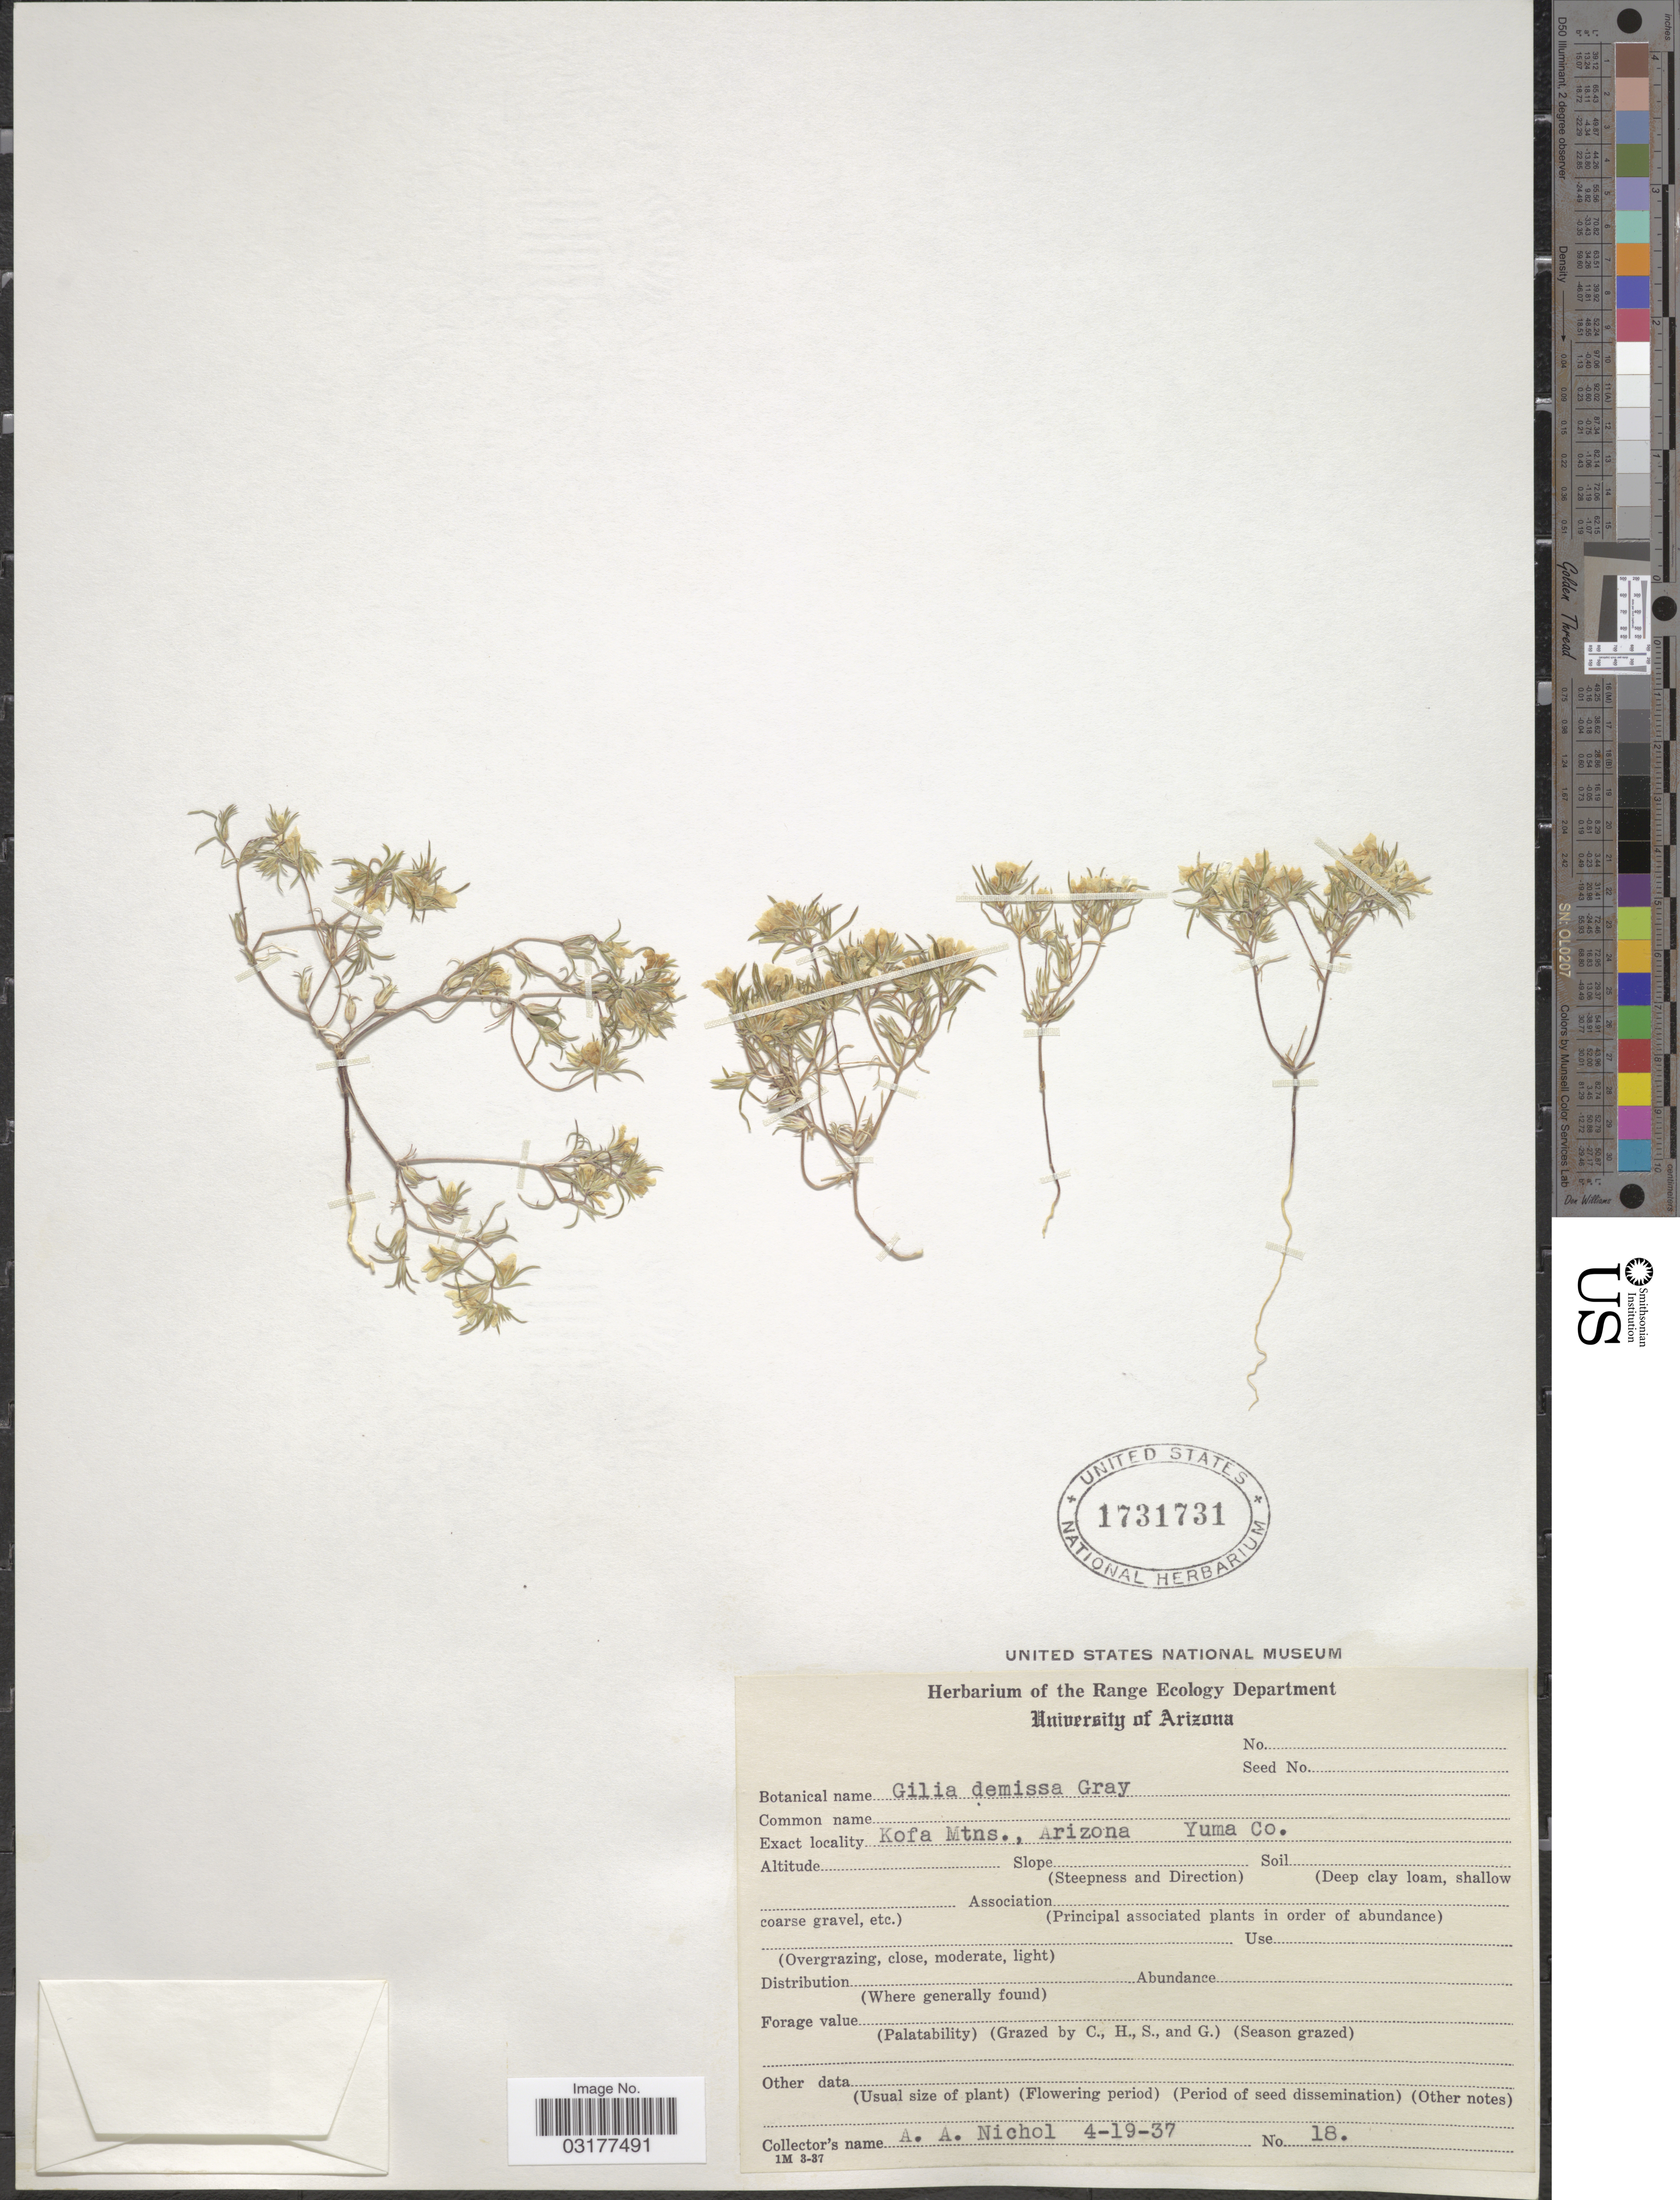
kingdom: Plantae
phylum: Tracheophyta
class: Magnoliopsida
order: Ericales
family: Polemoniaceae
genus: Linanthus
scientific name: Linanthus demissus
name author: (A. Gray) Greene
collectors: A. Nichol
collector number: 18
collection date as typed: Transcribed d/m/y: 19/4/37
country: United States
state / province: Arizona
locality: Kofa Mtns. Yuma Co.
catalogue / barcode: US 1731731